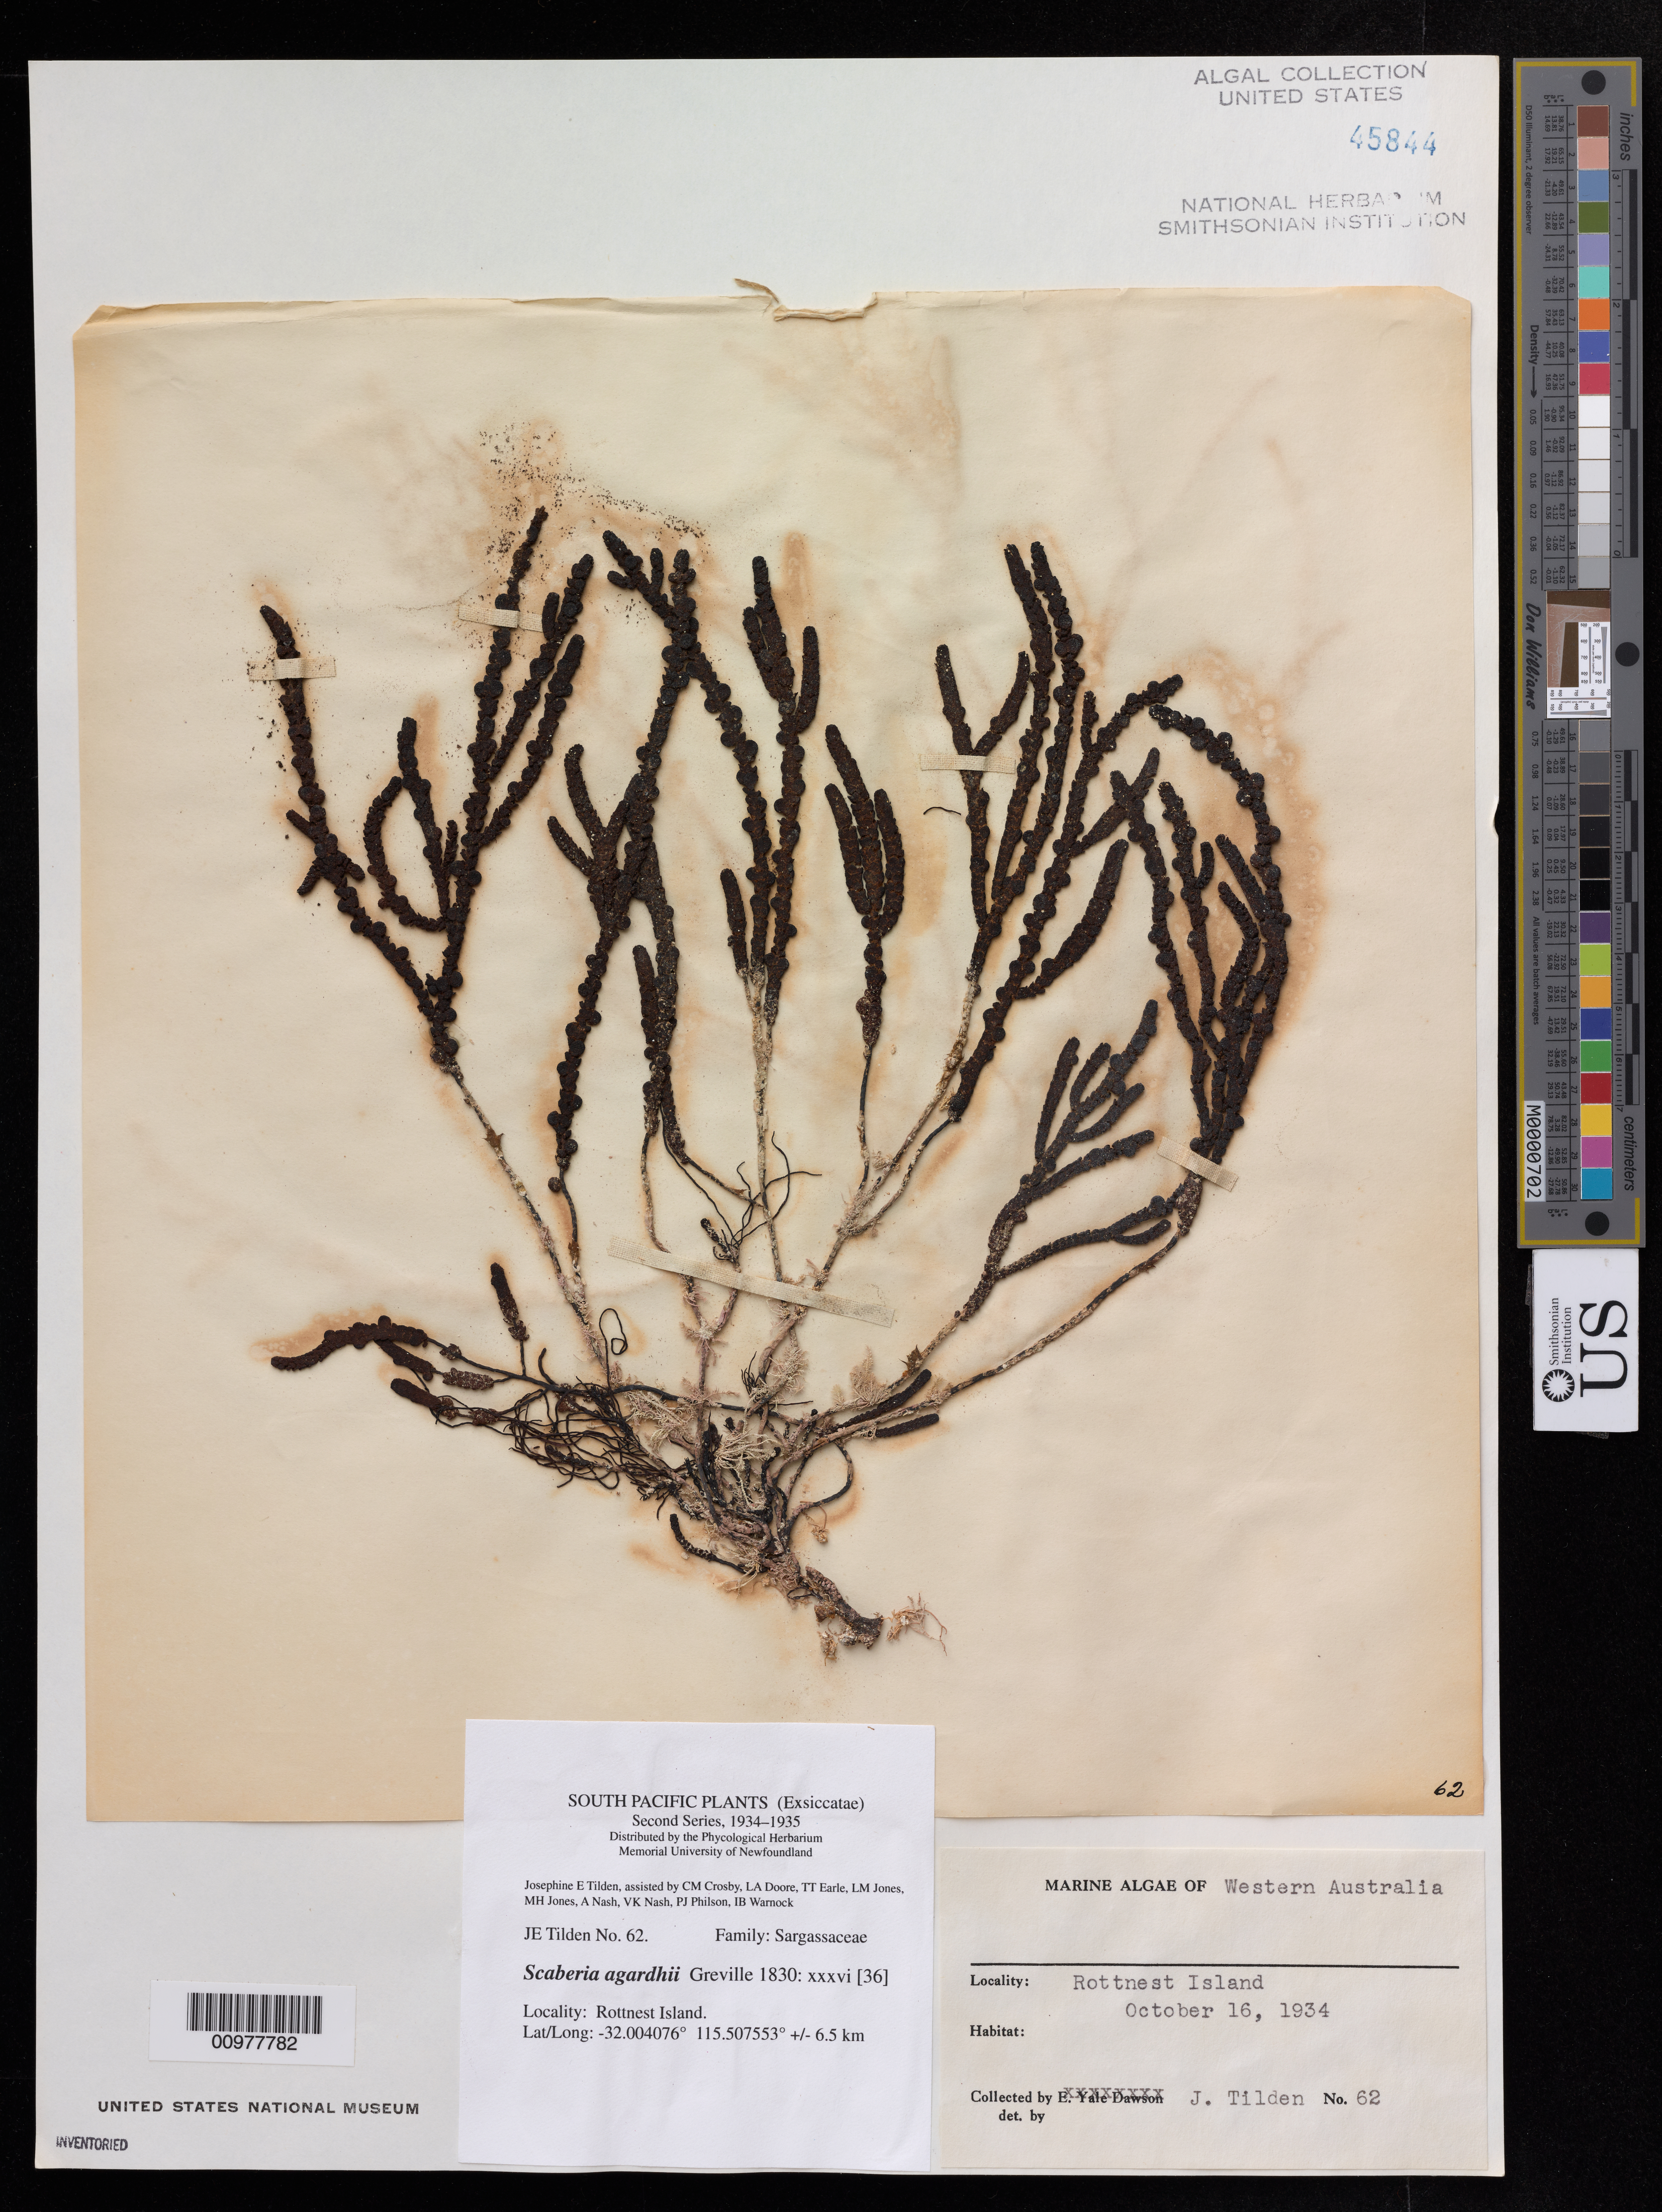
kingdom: Chromista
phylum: Ochrophyta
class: Phaeophyceae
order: Fucales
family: Sargassaceae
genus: Scaberia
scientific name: Scaberia agardhii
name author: Greville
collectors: J. E. Tilden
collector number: JET 62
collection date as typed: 16 Oct 1934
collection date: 1934-10-16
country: Australia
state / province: Western Australia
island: Rottnest Island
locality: Rottnest Island.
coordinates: -32.004076, 115.507553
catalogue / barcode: US 45844